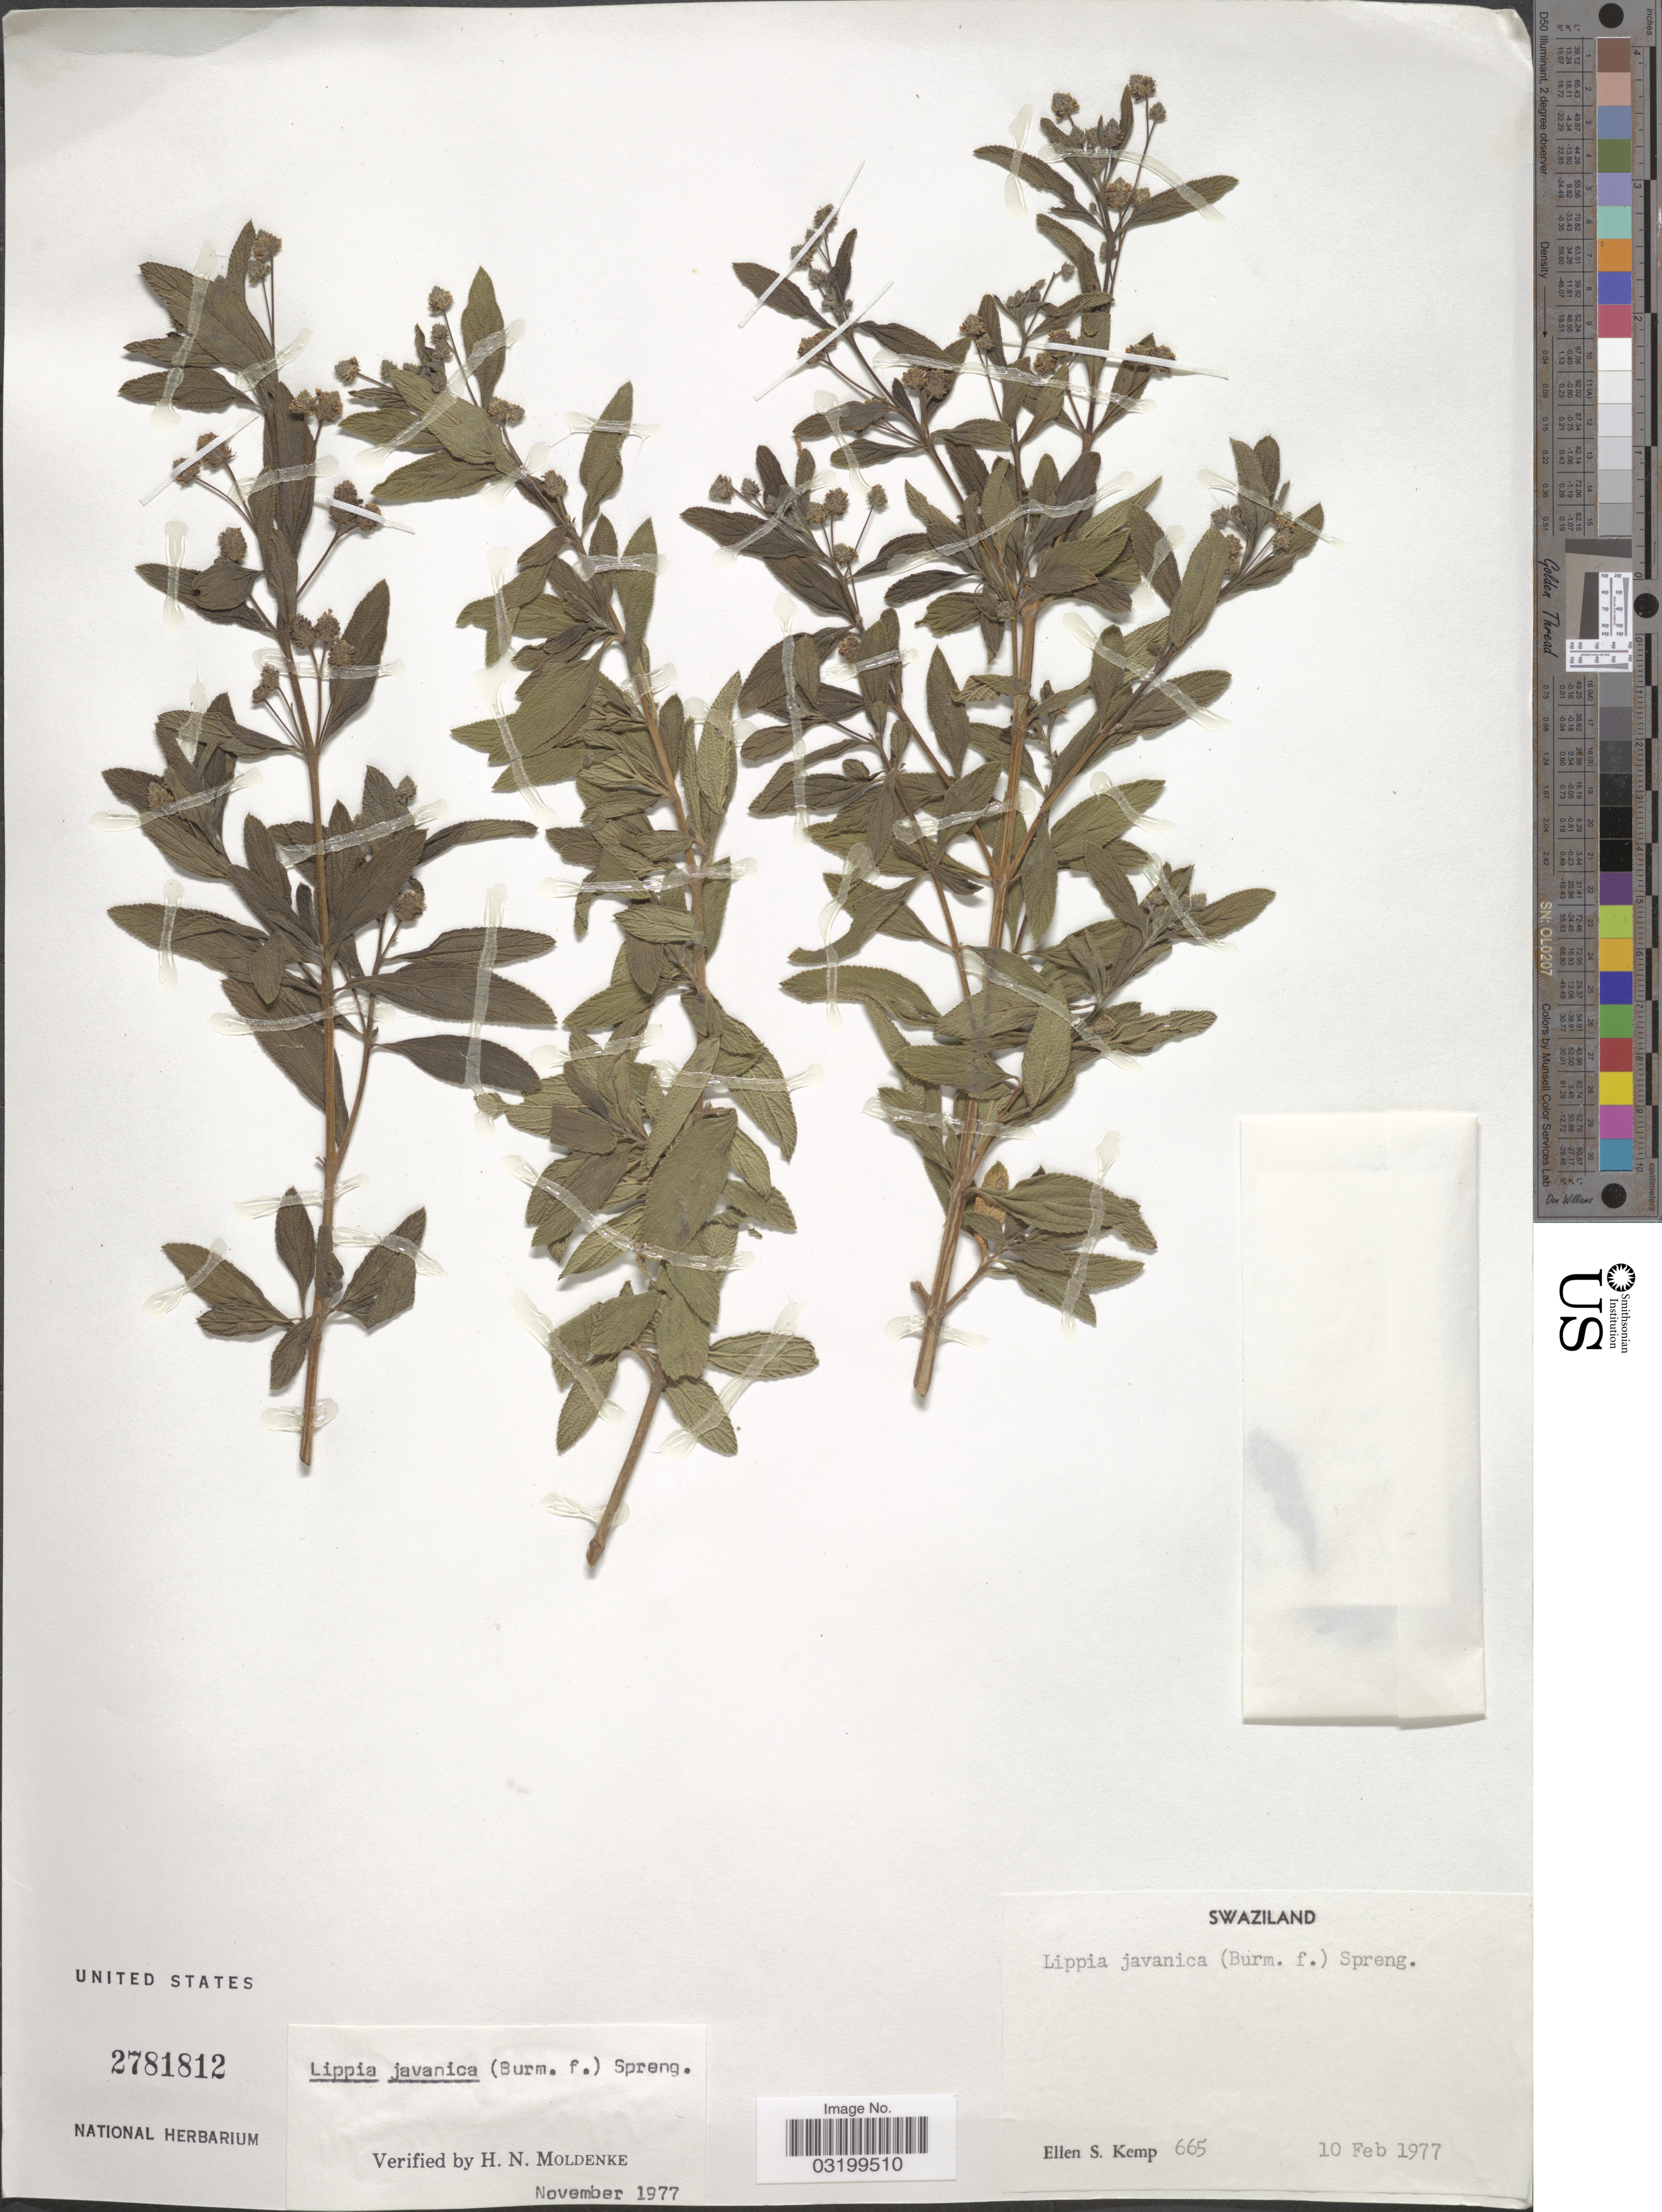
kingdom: Plantae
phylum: Tracheophyta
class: Magnoliopsida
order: Lamiales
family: Verbenaceae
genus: Lippia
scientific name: Lippia javanica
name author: (Burm. f.) Spreng.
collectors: E. S. Kemp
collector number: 665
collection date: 1977-02-10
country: Eswatini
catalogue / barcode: US 2781812